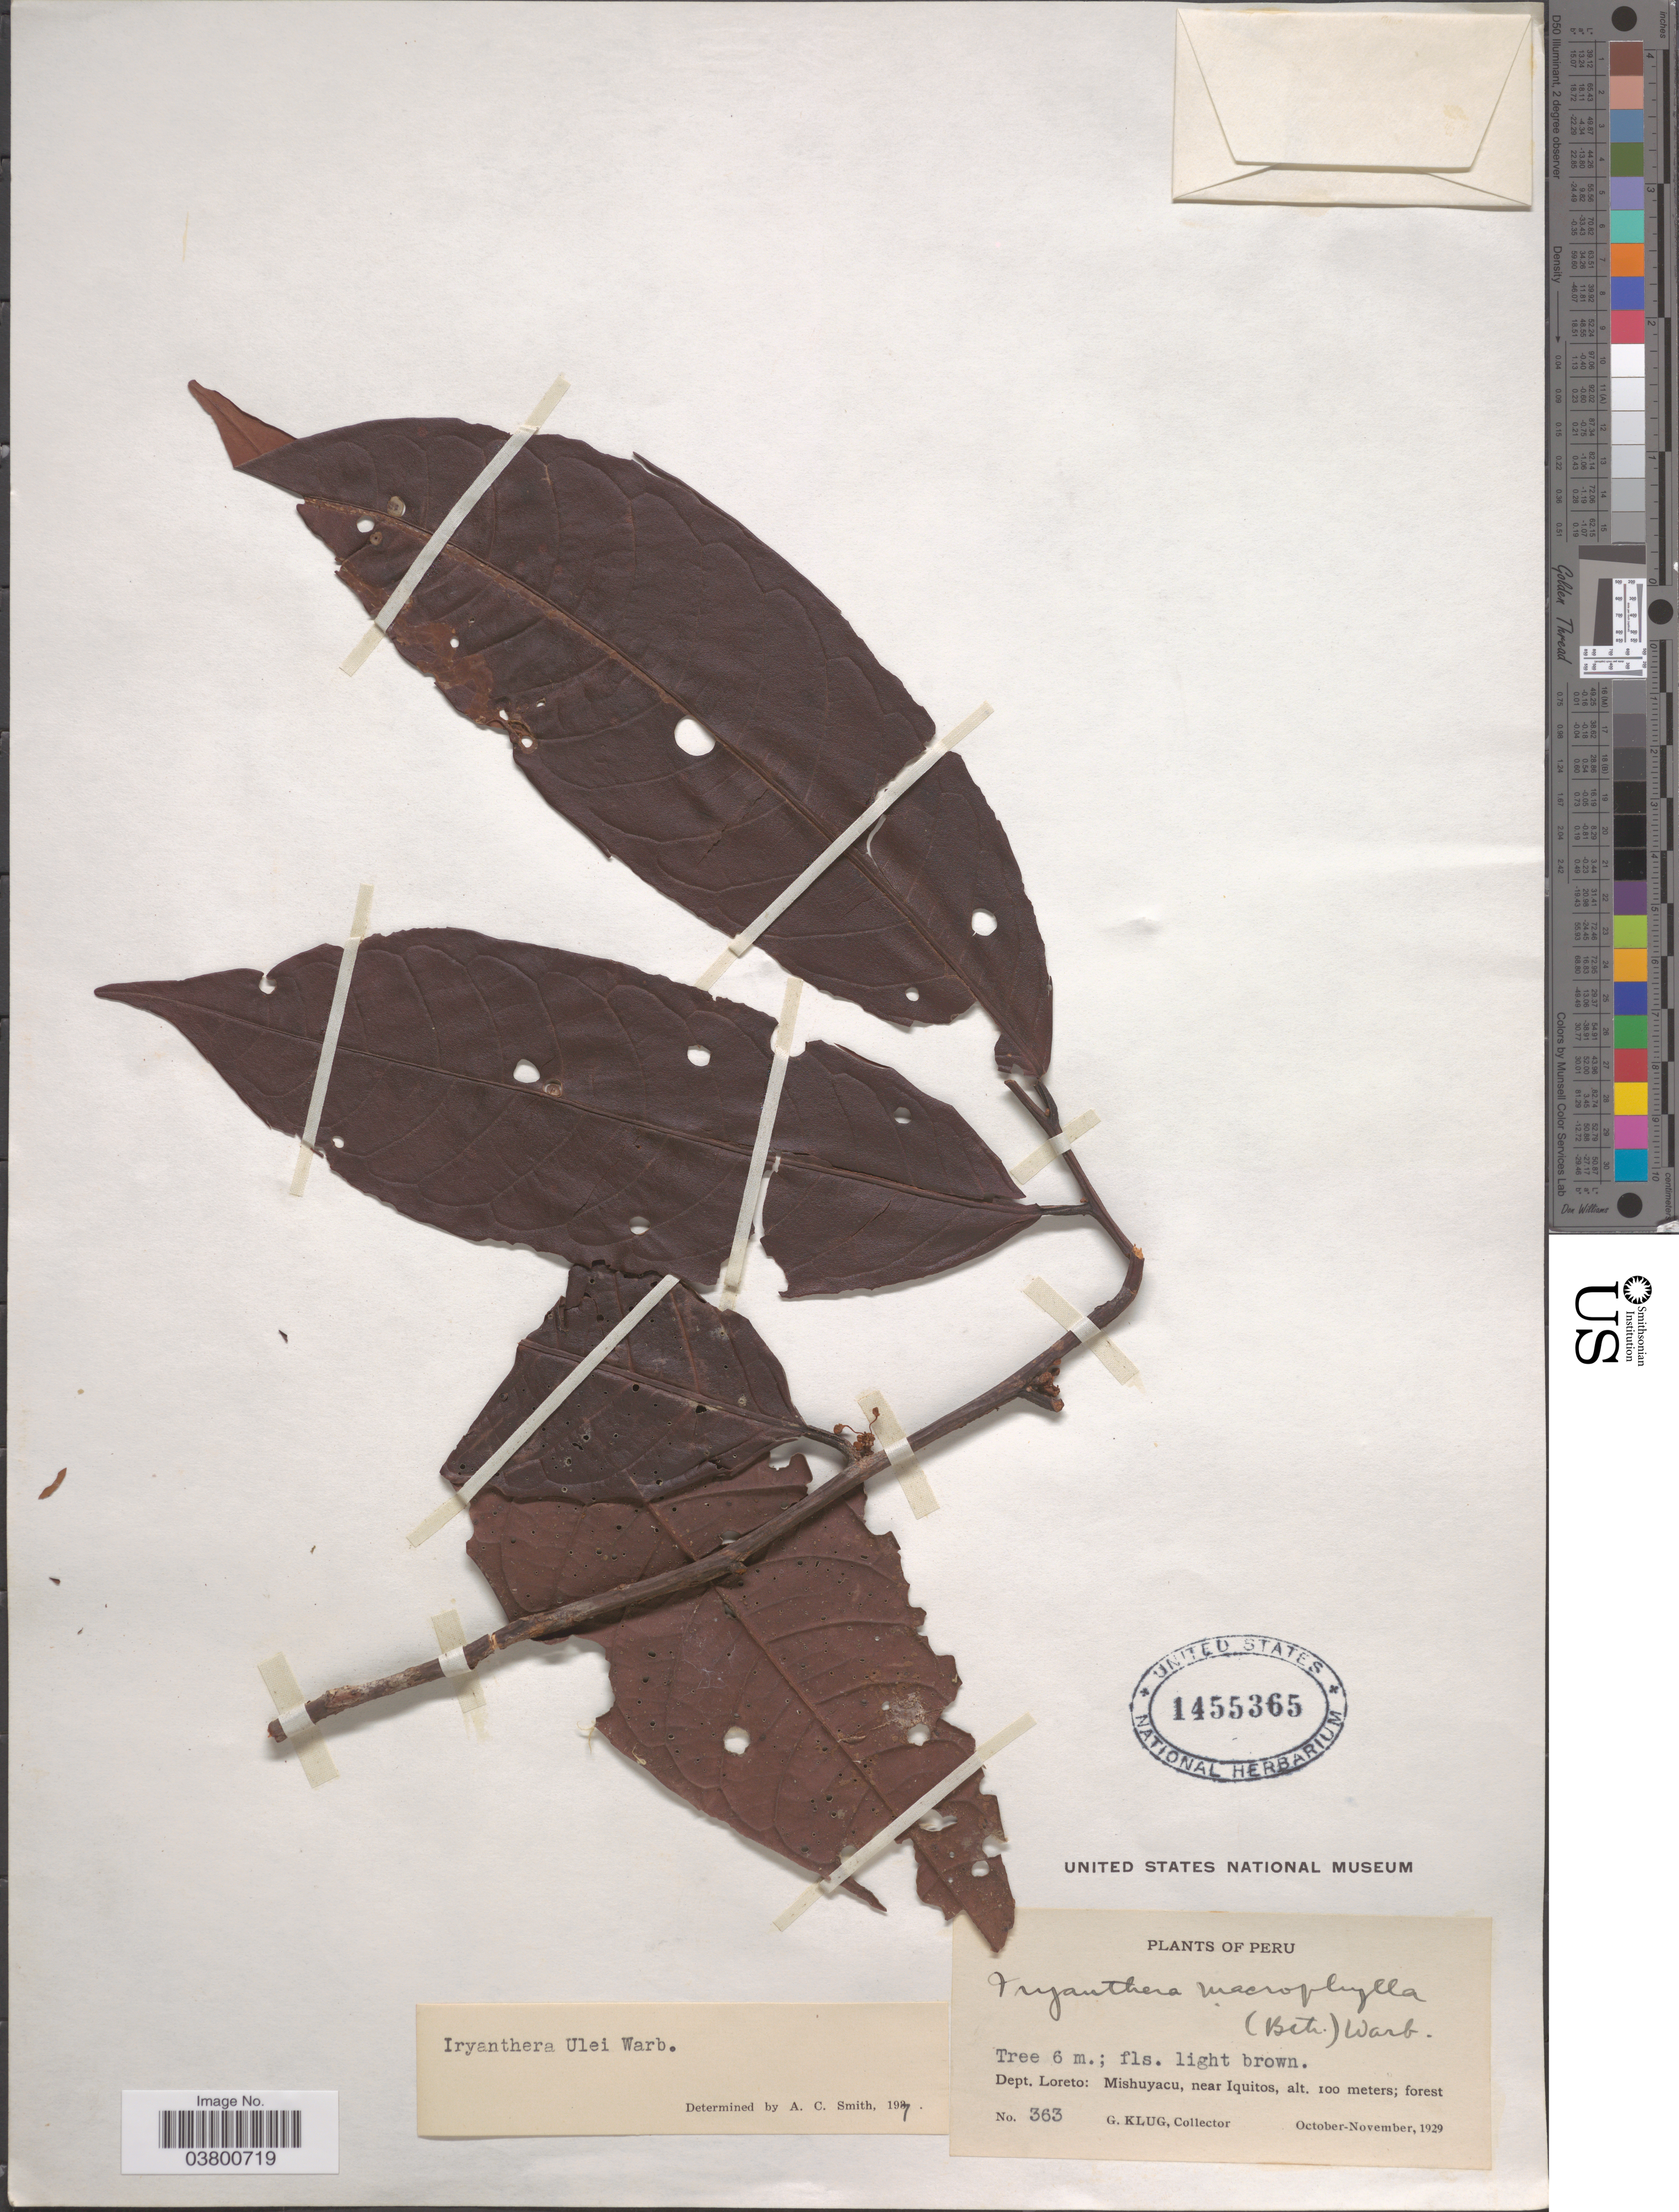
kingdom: Plantae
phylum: Tracheophyta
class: Magnoliopsida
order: Magnoliales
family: Myristicaceae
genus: Iryanthera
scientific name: Iryanthera ulei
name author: Warb.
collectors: G. Klug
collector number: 363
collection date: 1929-10/1929-11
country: Peru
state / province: Loreto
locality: Dept. Loreto; Mishuyacu, near Iquitos.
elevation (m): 100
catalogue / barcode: US 1455365